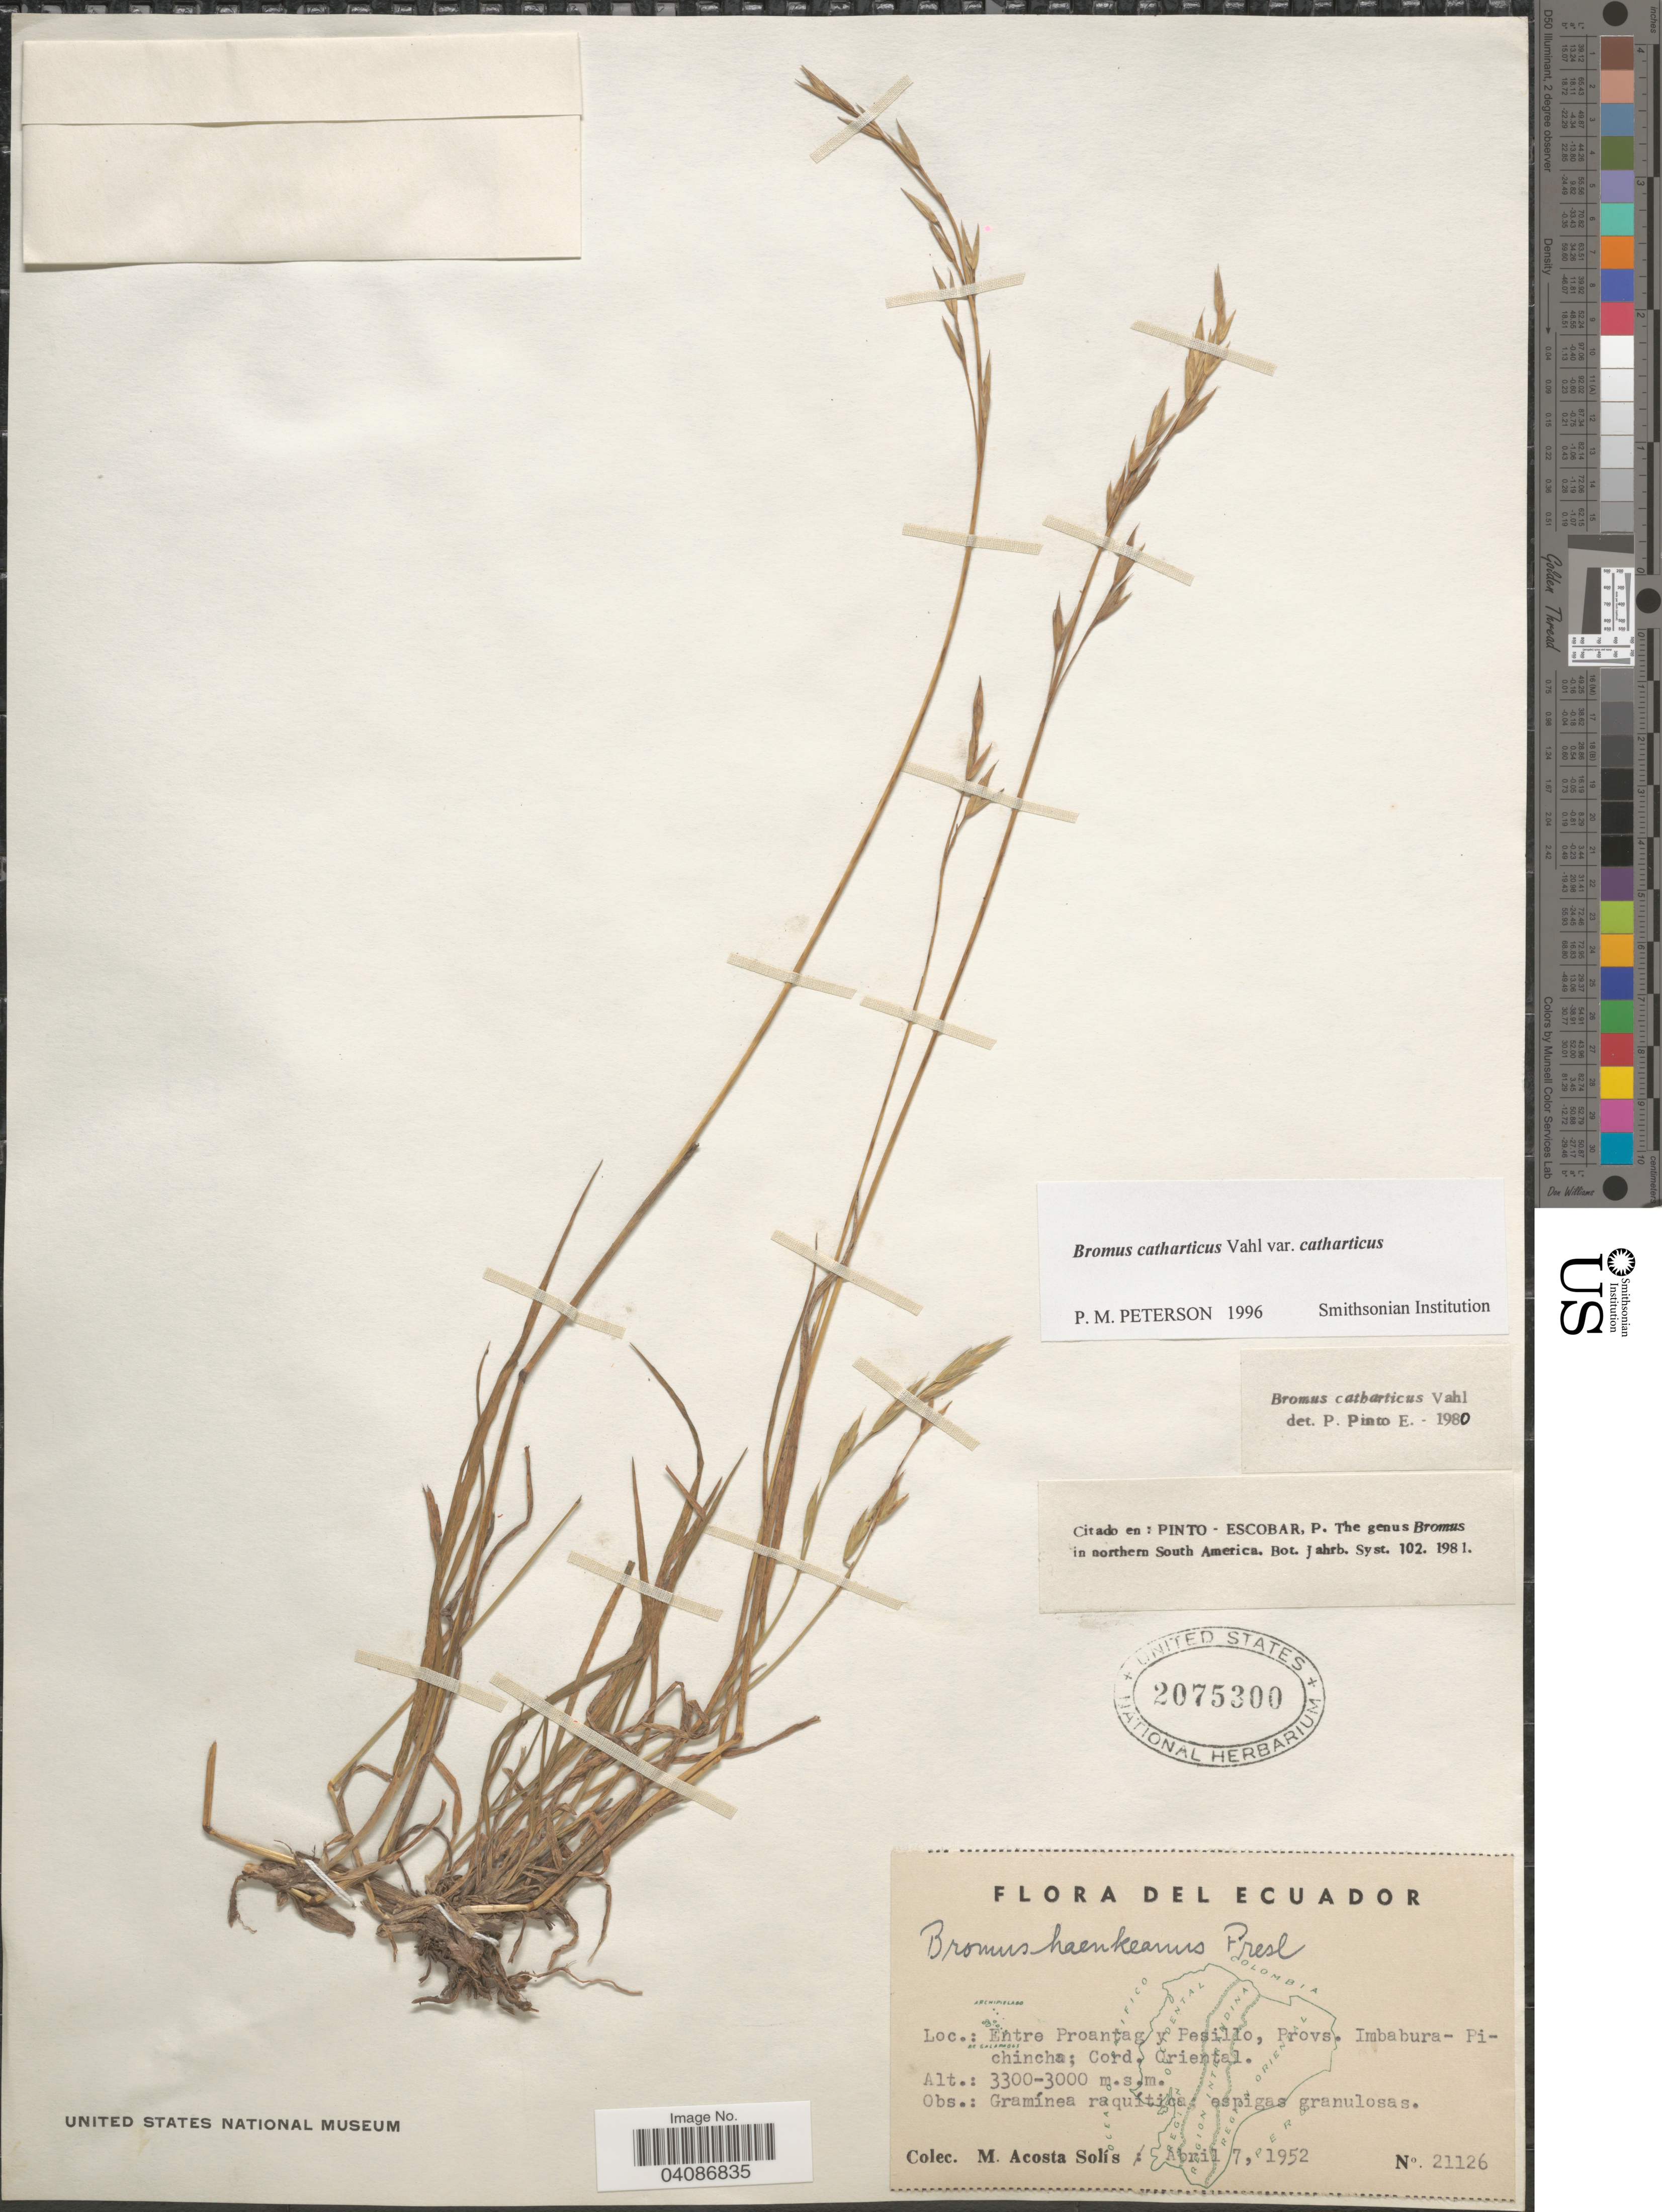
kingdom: Plantae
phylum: Tracheophyta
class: Liliopsida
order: Poales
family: Poaceae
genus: Bromus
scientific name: Bromus catharticus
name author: Vahl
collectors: M. Acosta Solis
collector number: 21126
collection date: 1952-04-07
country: Ecuador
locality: Entre Proantag y Pesillo, Provs. Imbabura- Pichincha; Cord. Oriental.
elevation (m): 3000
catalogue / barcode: US 2075300